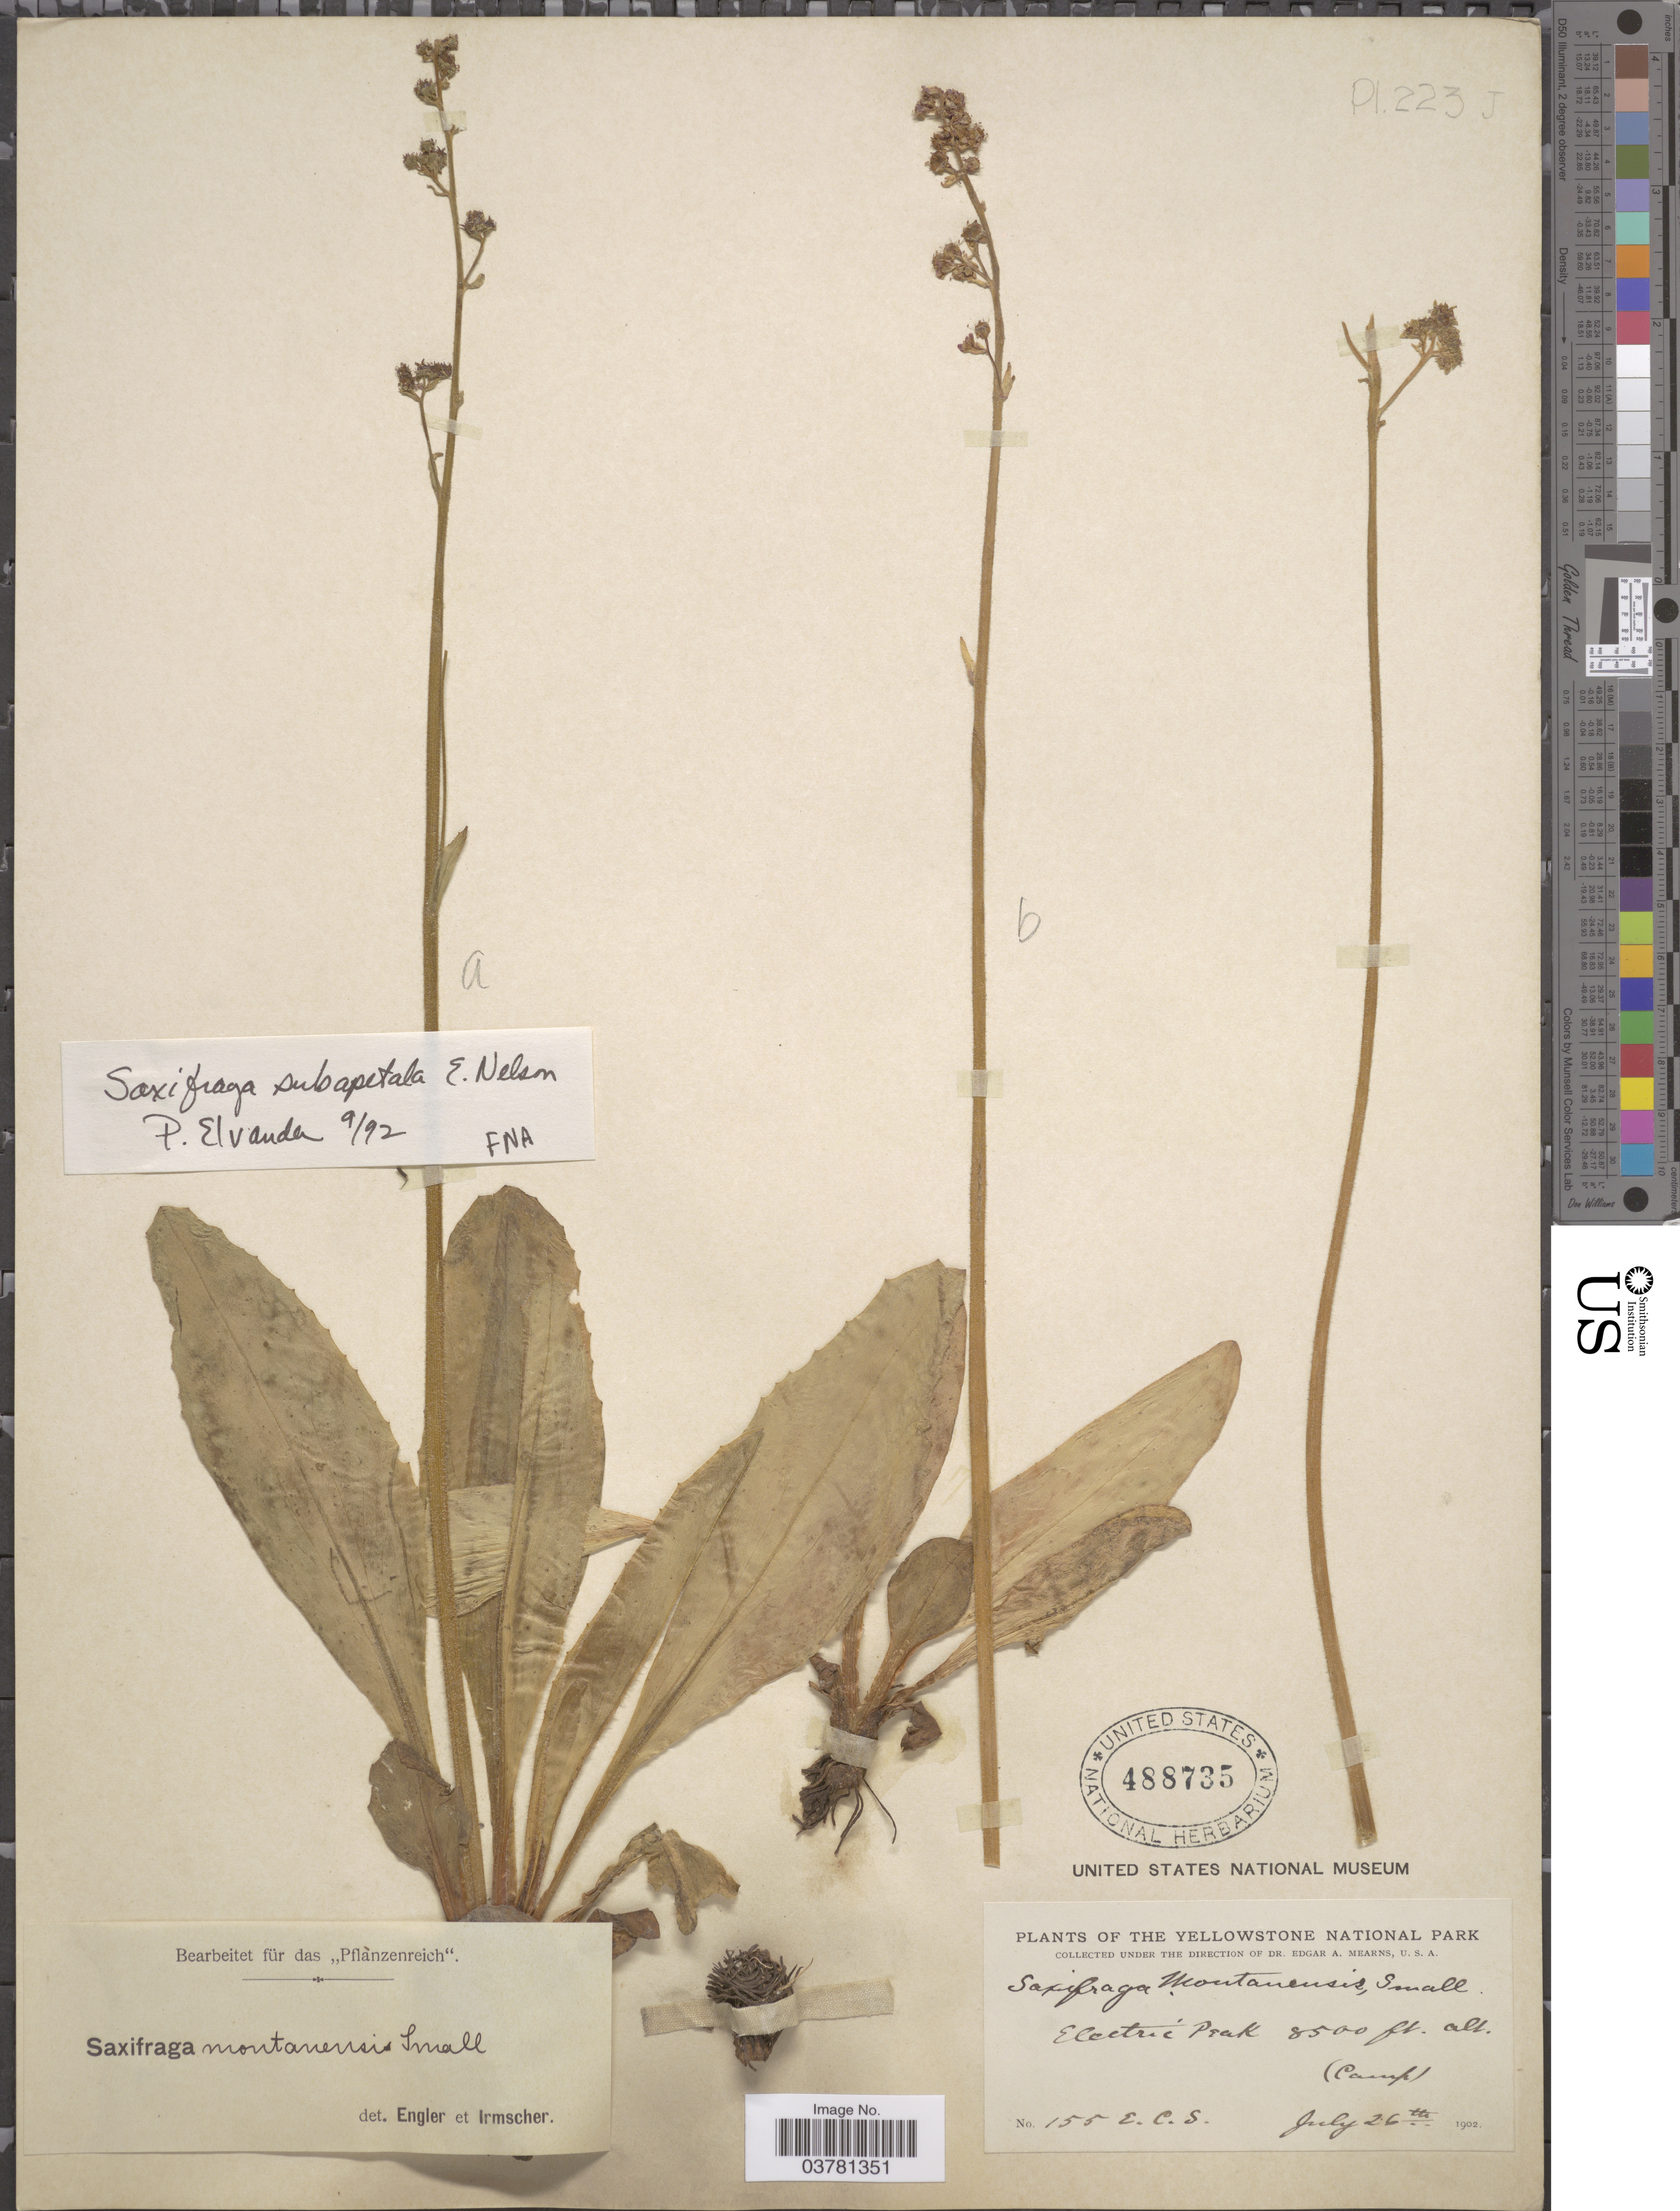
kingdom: Plantae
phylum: Tracheophyta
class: Magnoliopsida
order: Saxifragales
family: Saxifragaceae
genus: Micranthes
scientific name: Micranthes subapetala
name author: (E. Nelson) Small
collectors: E. A. Mearns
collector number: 155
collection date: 1902-07-26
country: United States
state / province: Montana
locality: Yellowstone National Park. Electric Peak (Camp).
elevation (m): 2591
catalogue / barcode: US 488735